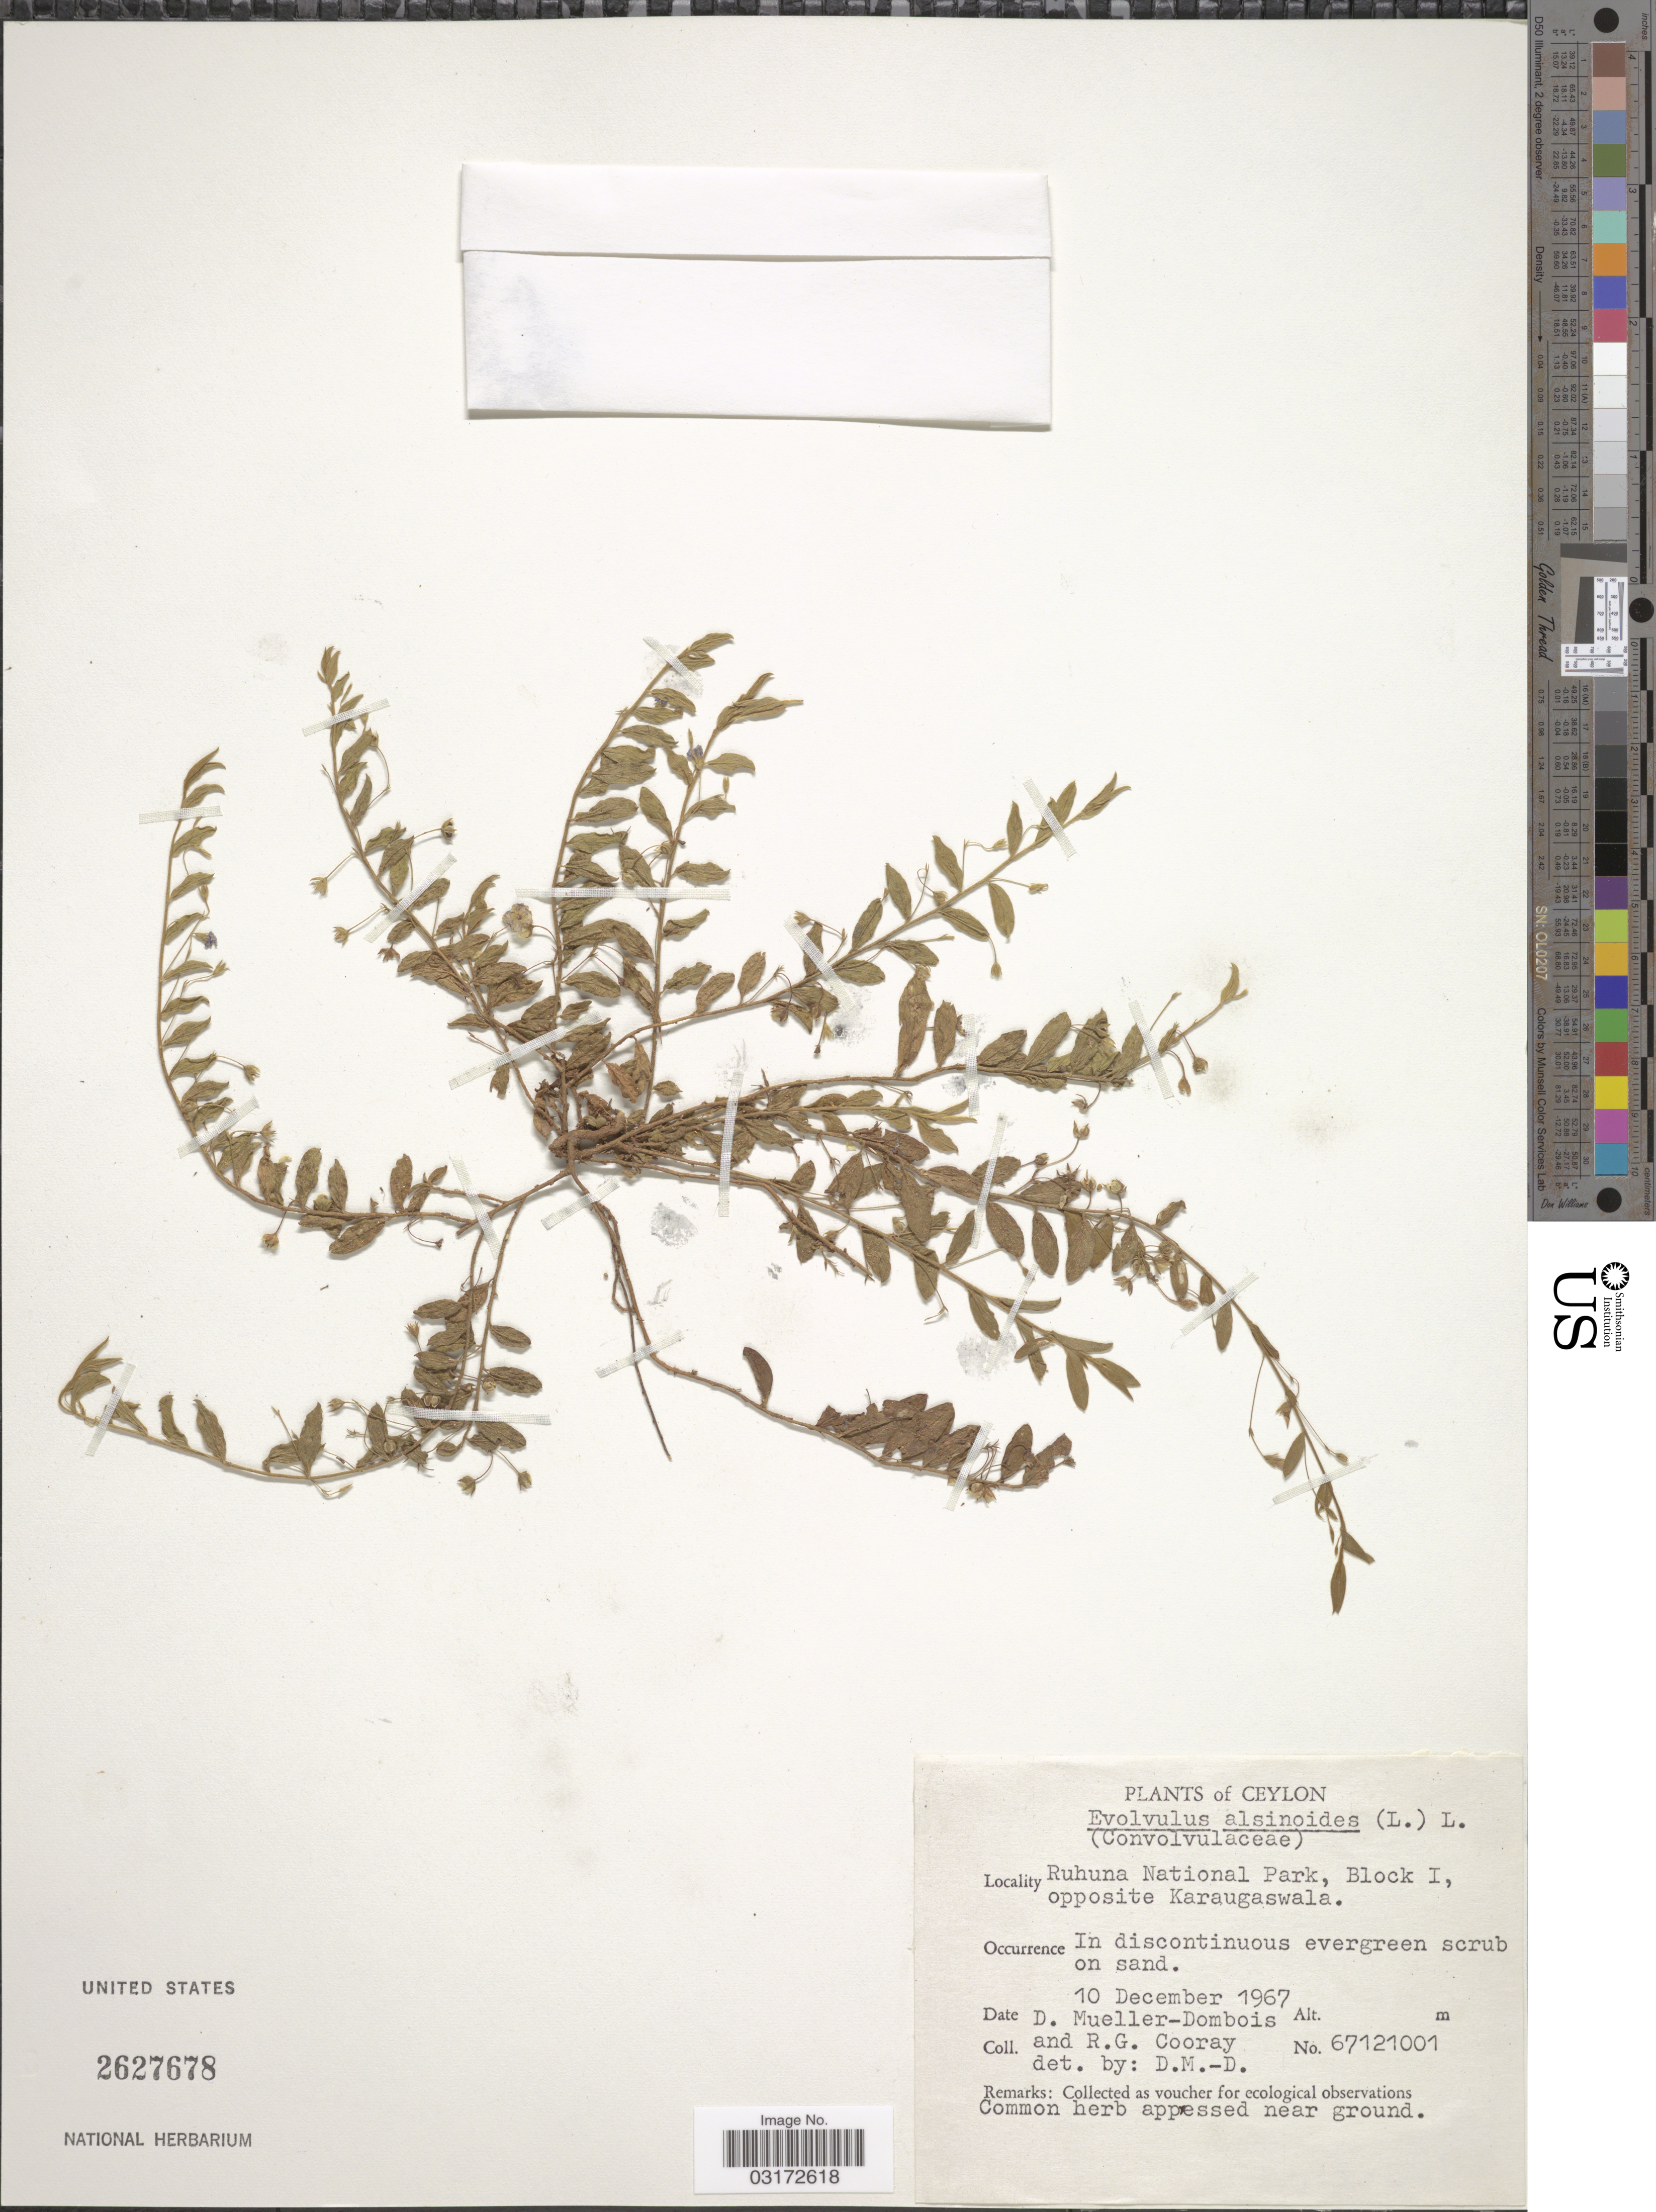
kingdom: Plantae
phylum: Tracheophyta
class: Magnoliopsida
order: Solanales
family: Convolvulaceae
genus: Evolvulus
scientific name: Evolvulus alsinoides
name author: (L.) L.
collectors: D. Mueller-Dombois & R. Cooray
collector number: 67121001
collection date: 1967-12-10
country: Sri Lanka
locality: Ceylon. Ruhuna National Park, Block I, opposite Karaugaswala.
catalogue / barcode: US 2627678